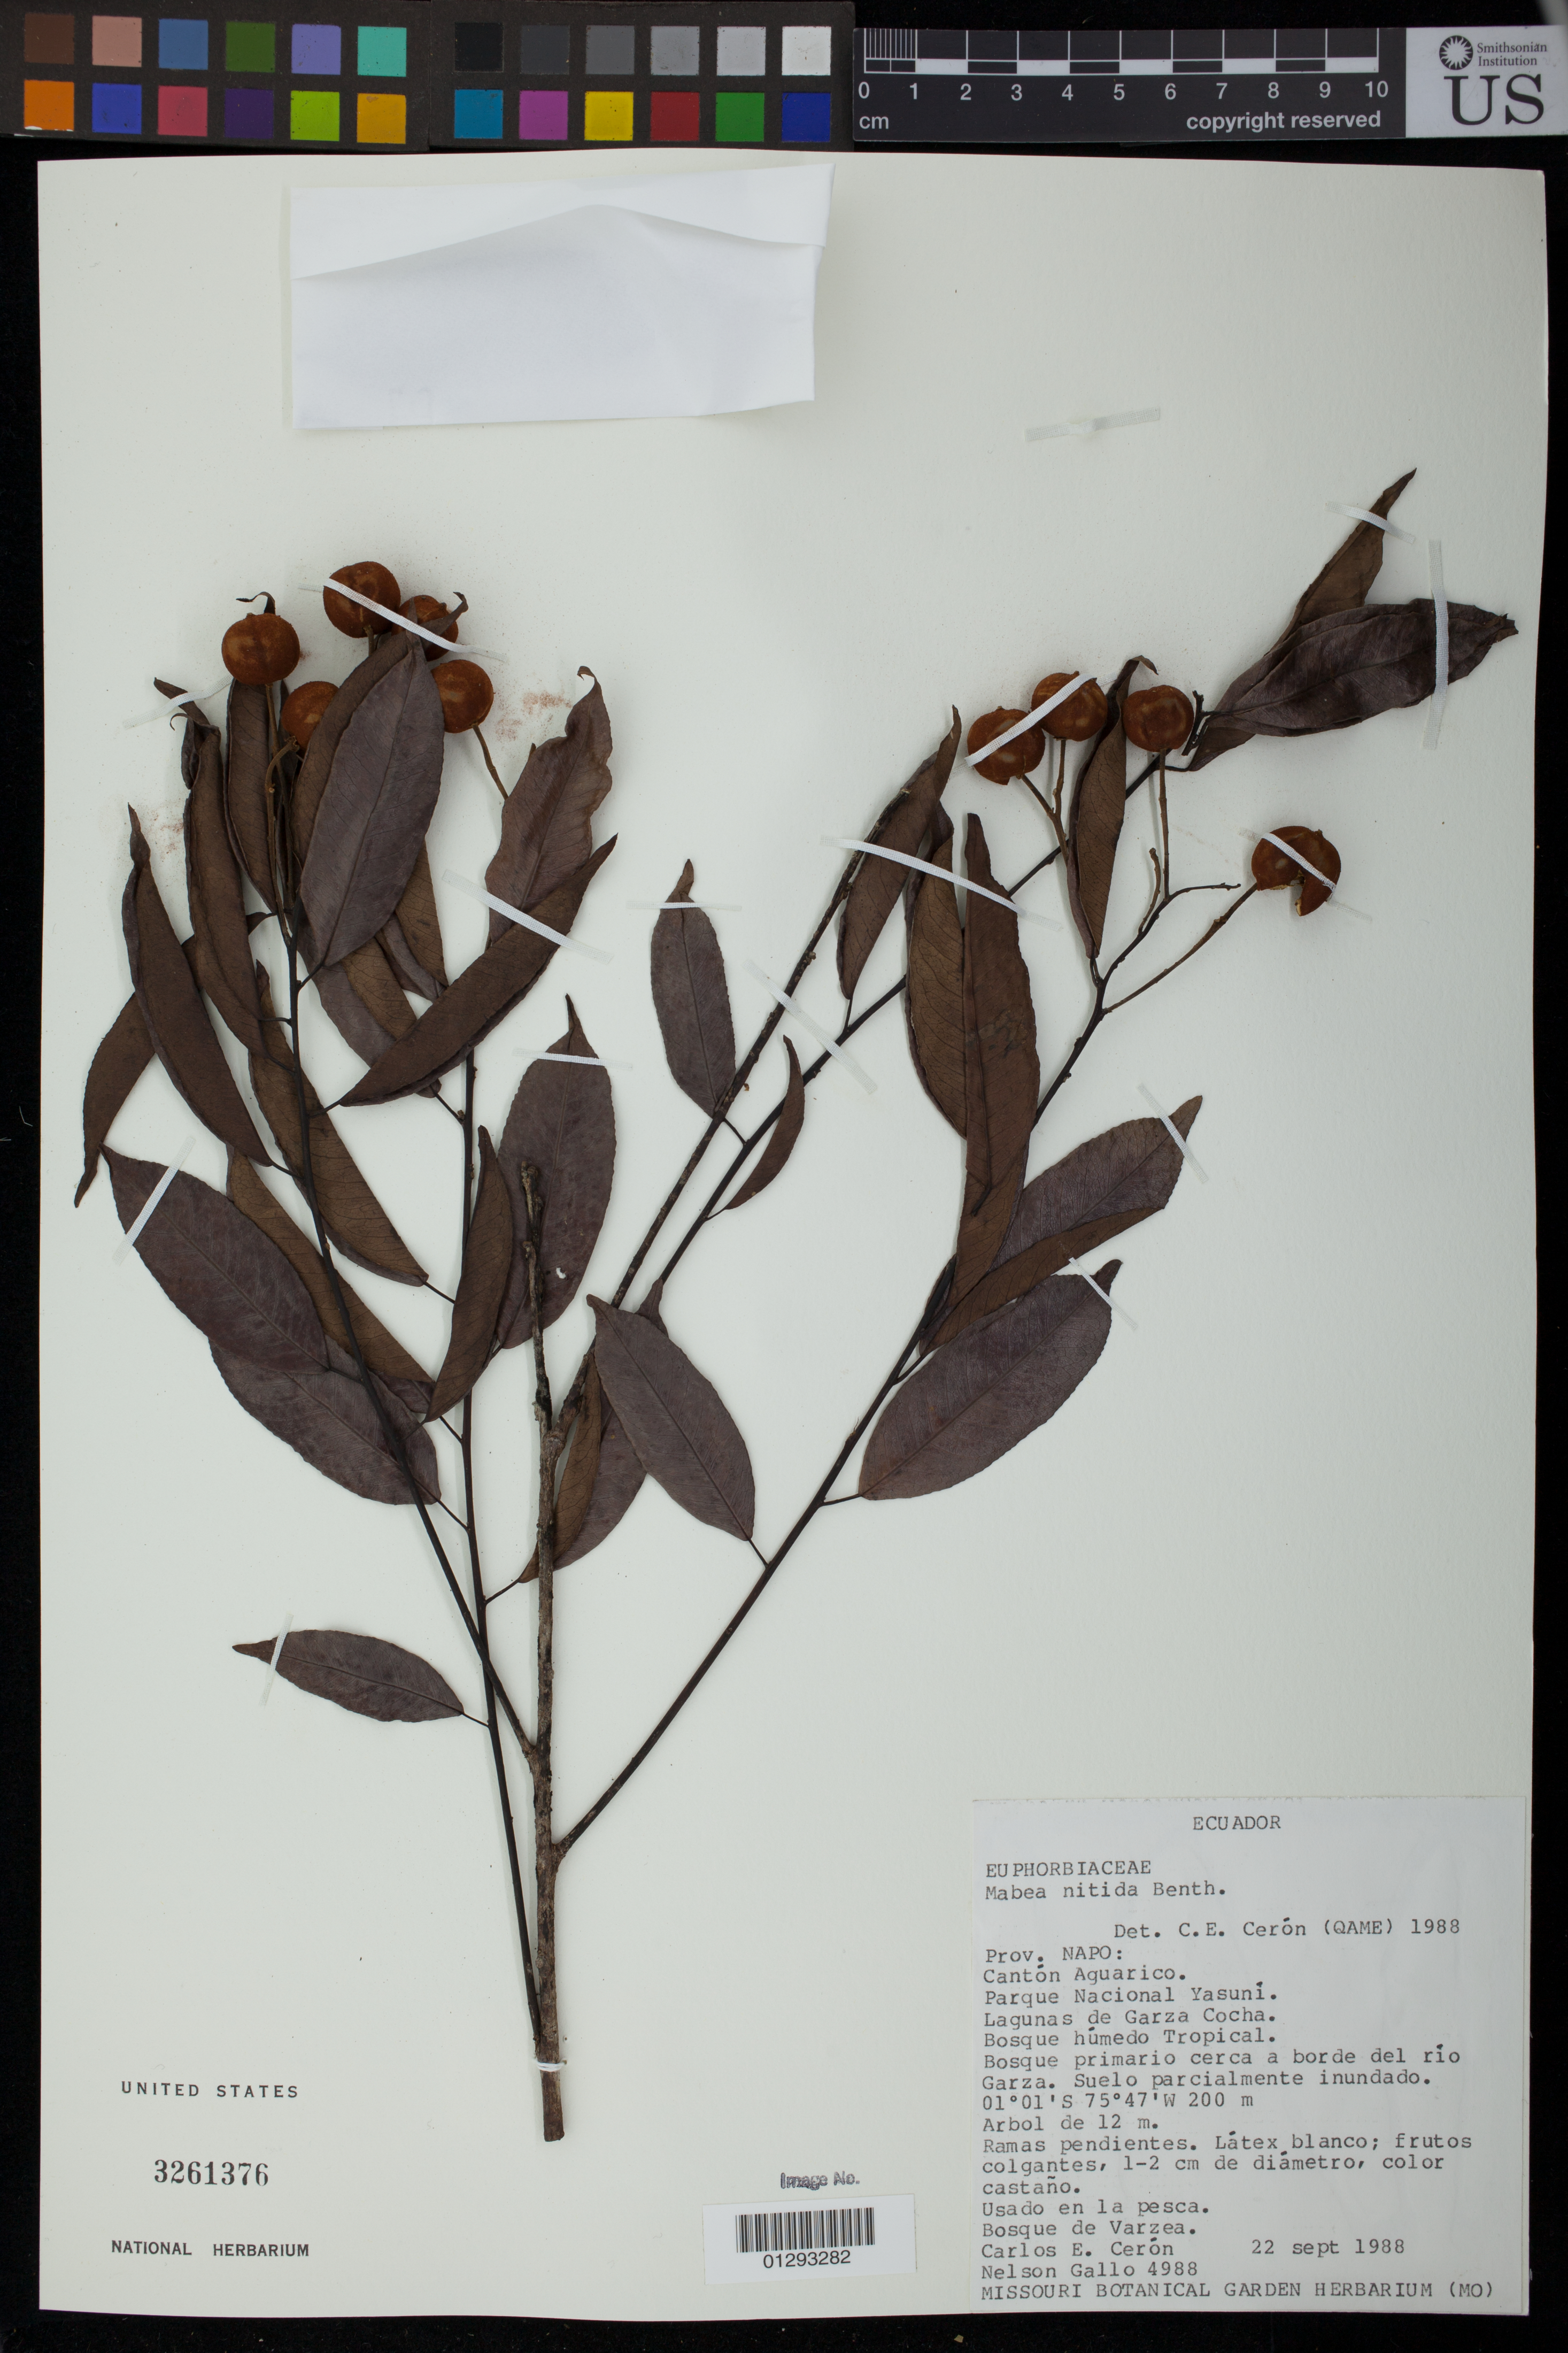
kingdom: Plantae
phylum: Tracheophyta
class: Magnoliopsida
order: Malpighiales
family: Euphorbiaceae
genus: Mabea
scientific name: Mabea nitida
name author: Spruce ex Benth.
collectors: C. E. Cerón M. & N. Gallo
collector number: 4988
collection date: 1988-09-22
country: Ecuador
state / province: Napo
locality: Canton Aguarico. Parque Nacional Yasuni. Lagunas de Garza Cocha.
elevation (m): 200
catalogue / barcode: US 3261376